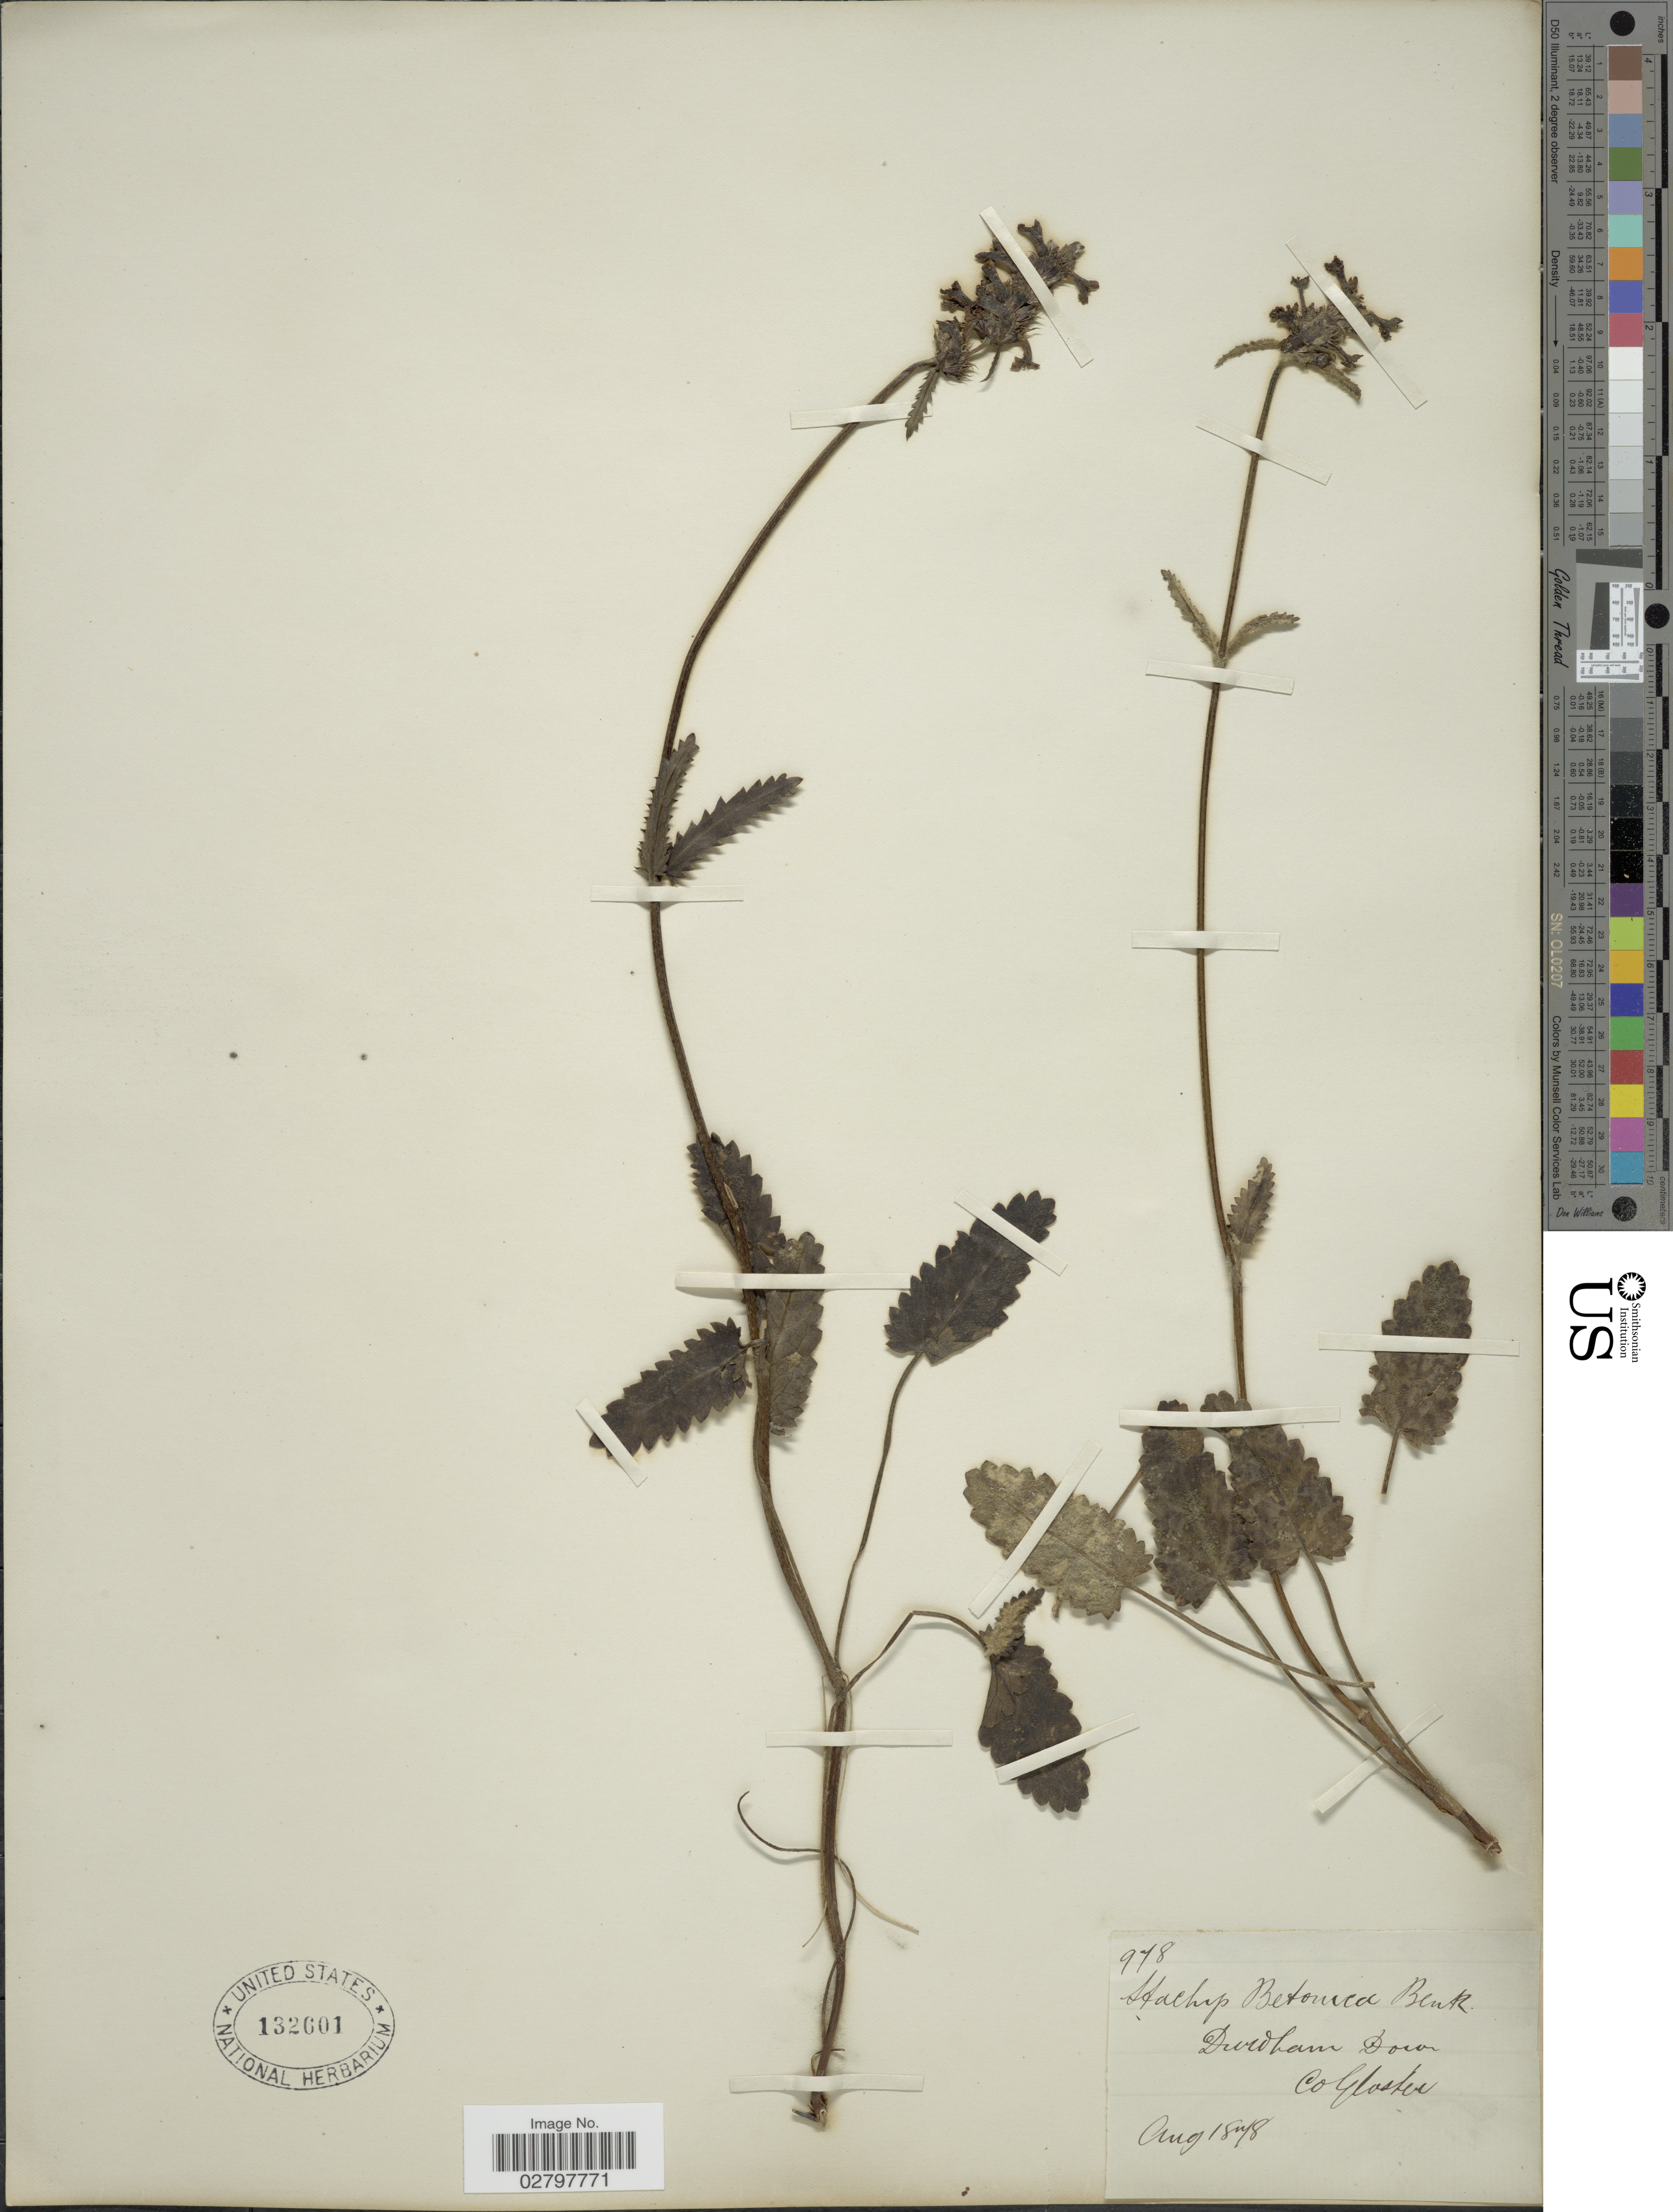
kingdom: Plantae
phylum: Tracheophyta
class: Magnoliopsida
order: Lamiales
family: Lamiaceae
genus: Stachys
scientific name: Stachys betonica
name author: Scop.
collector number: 978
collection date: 1878-08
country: United Kingdom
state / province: England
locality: Durdham Dora, Co. Gloster [Gloucester?]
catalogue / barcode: US 132601